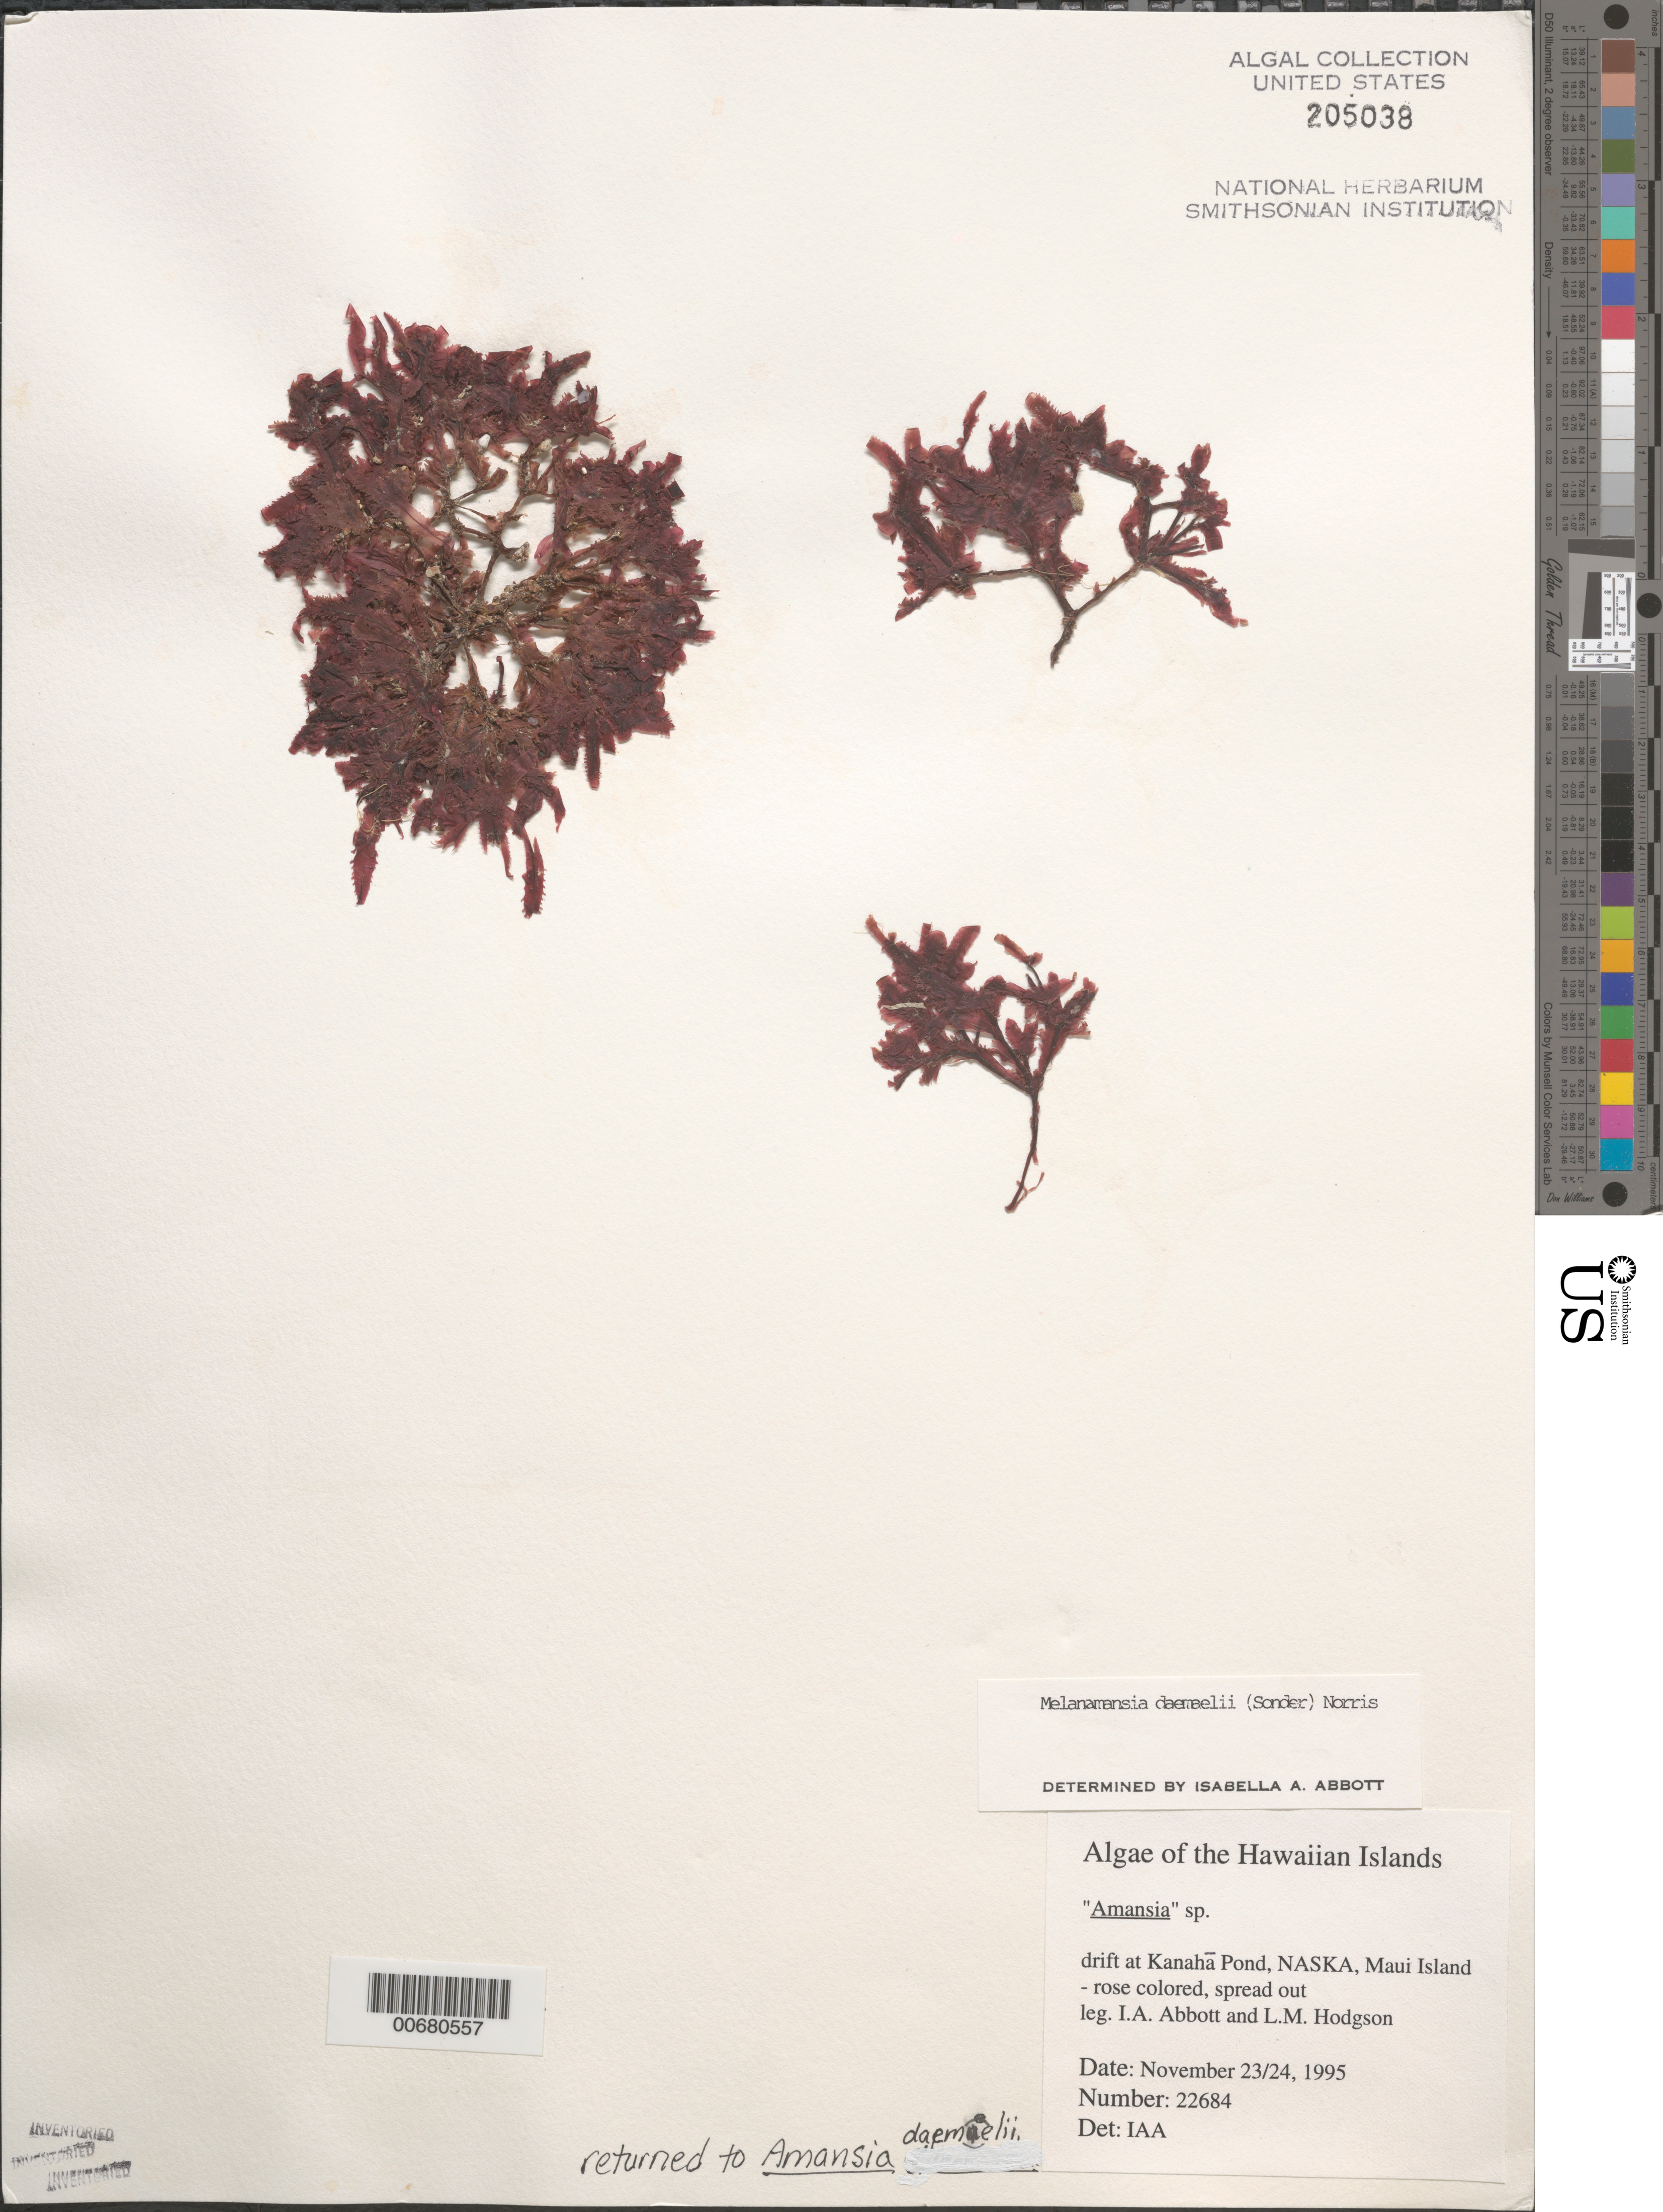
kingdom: Plantae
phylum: Rhodophyta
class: Florideophyceae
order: Ceramiales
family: Rhodomelaceae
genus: Amansia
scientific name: Amansia daemelii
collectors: I. A. Abbott & L. M. Hodgson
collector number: IAA 22684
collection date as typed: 23 Nov 1995 and 24 Nov 1995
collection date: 1995-11-23,1995-11-24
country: United States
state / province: Hawaii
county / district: Maui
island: Maui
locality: Kanaha Pond, NASKA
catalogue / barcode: US 205038